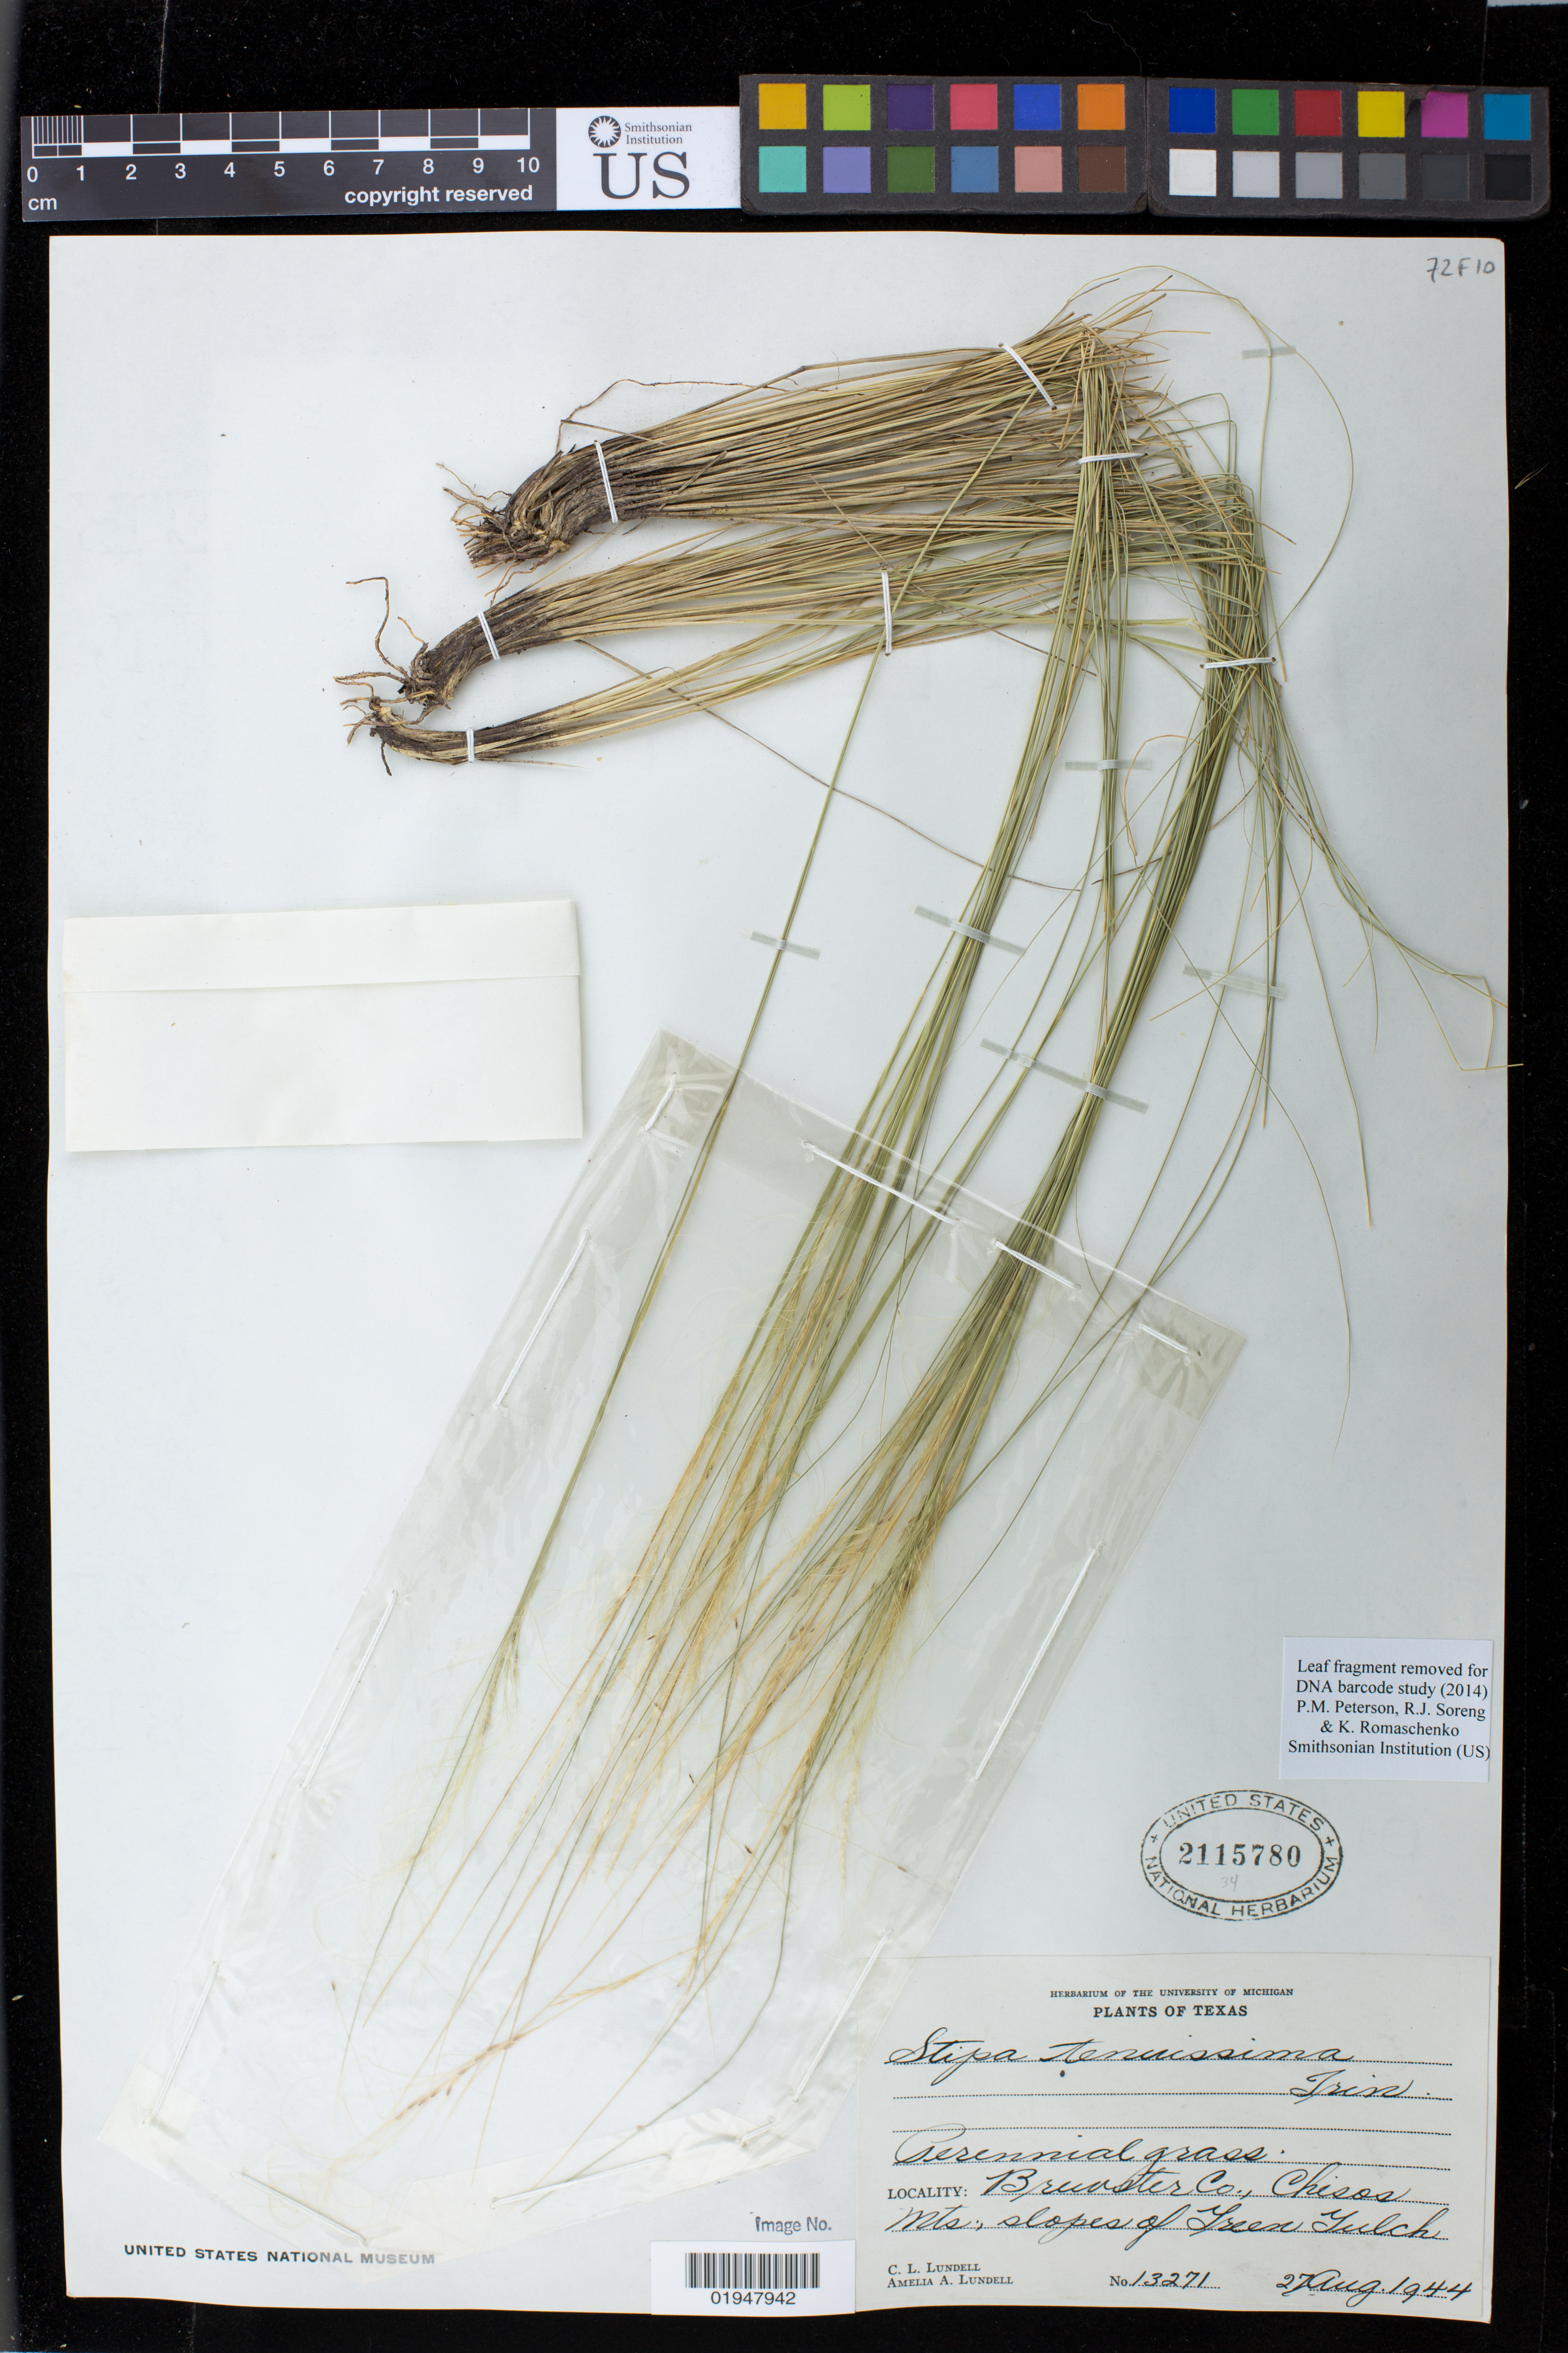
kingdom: Plantae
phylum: Tracheophyta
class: Liliopsida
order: Poales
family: Poaceae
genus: Nassella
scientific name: Nassella tenuissima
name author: (Trin.) Barkworth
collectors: A. A. Lundell & C. L. Lundell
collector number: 13271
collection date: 1944-08-02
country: United States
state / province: Texas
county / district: Brewster County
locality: Chisos Mts., slopes of Green Gulch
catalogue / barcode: US 2115780